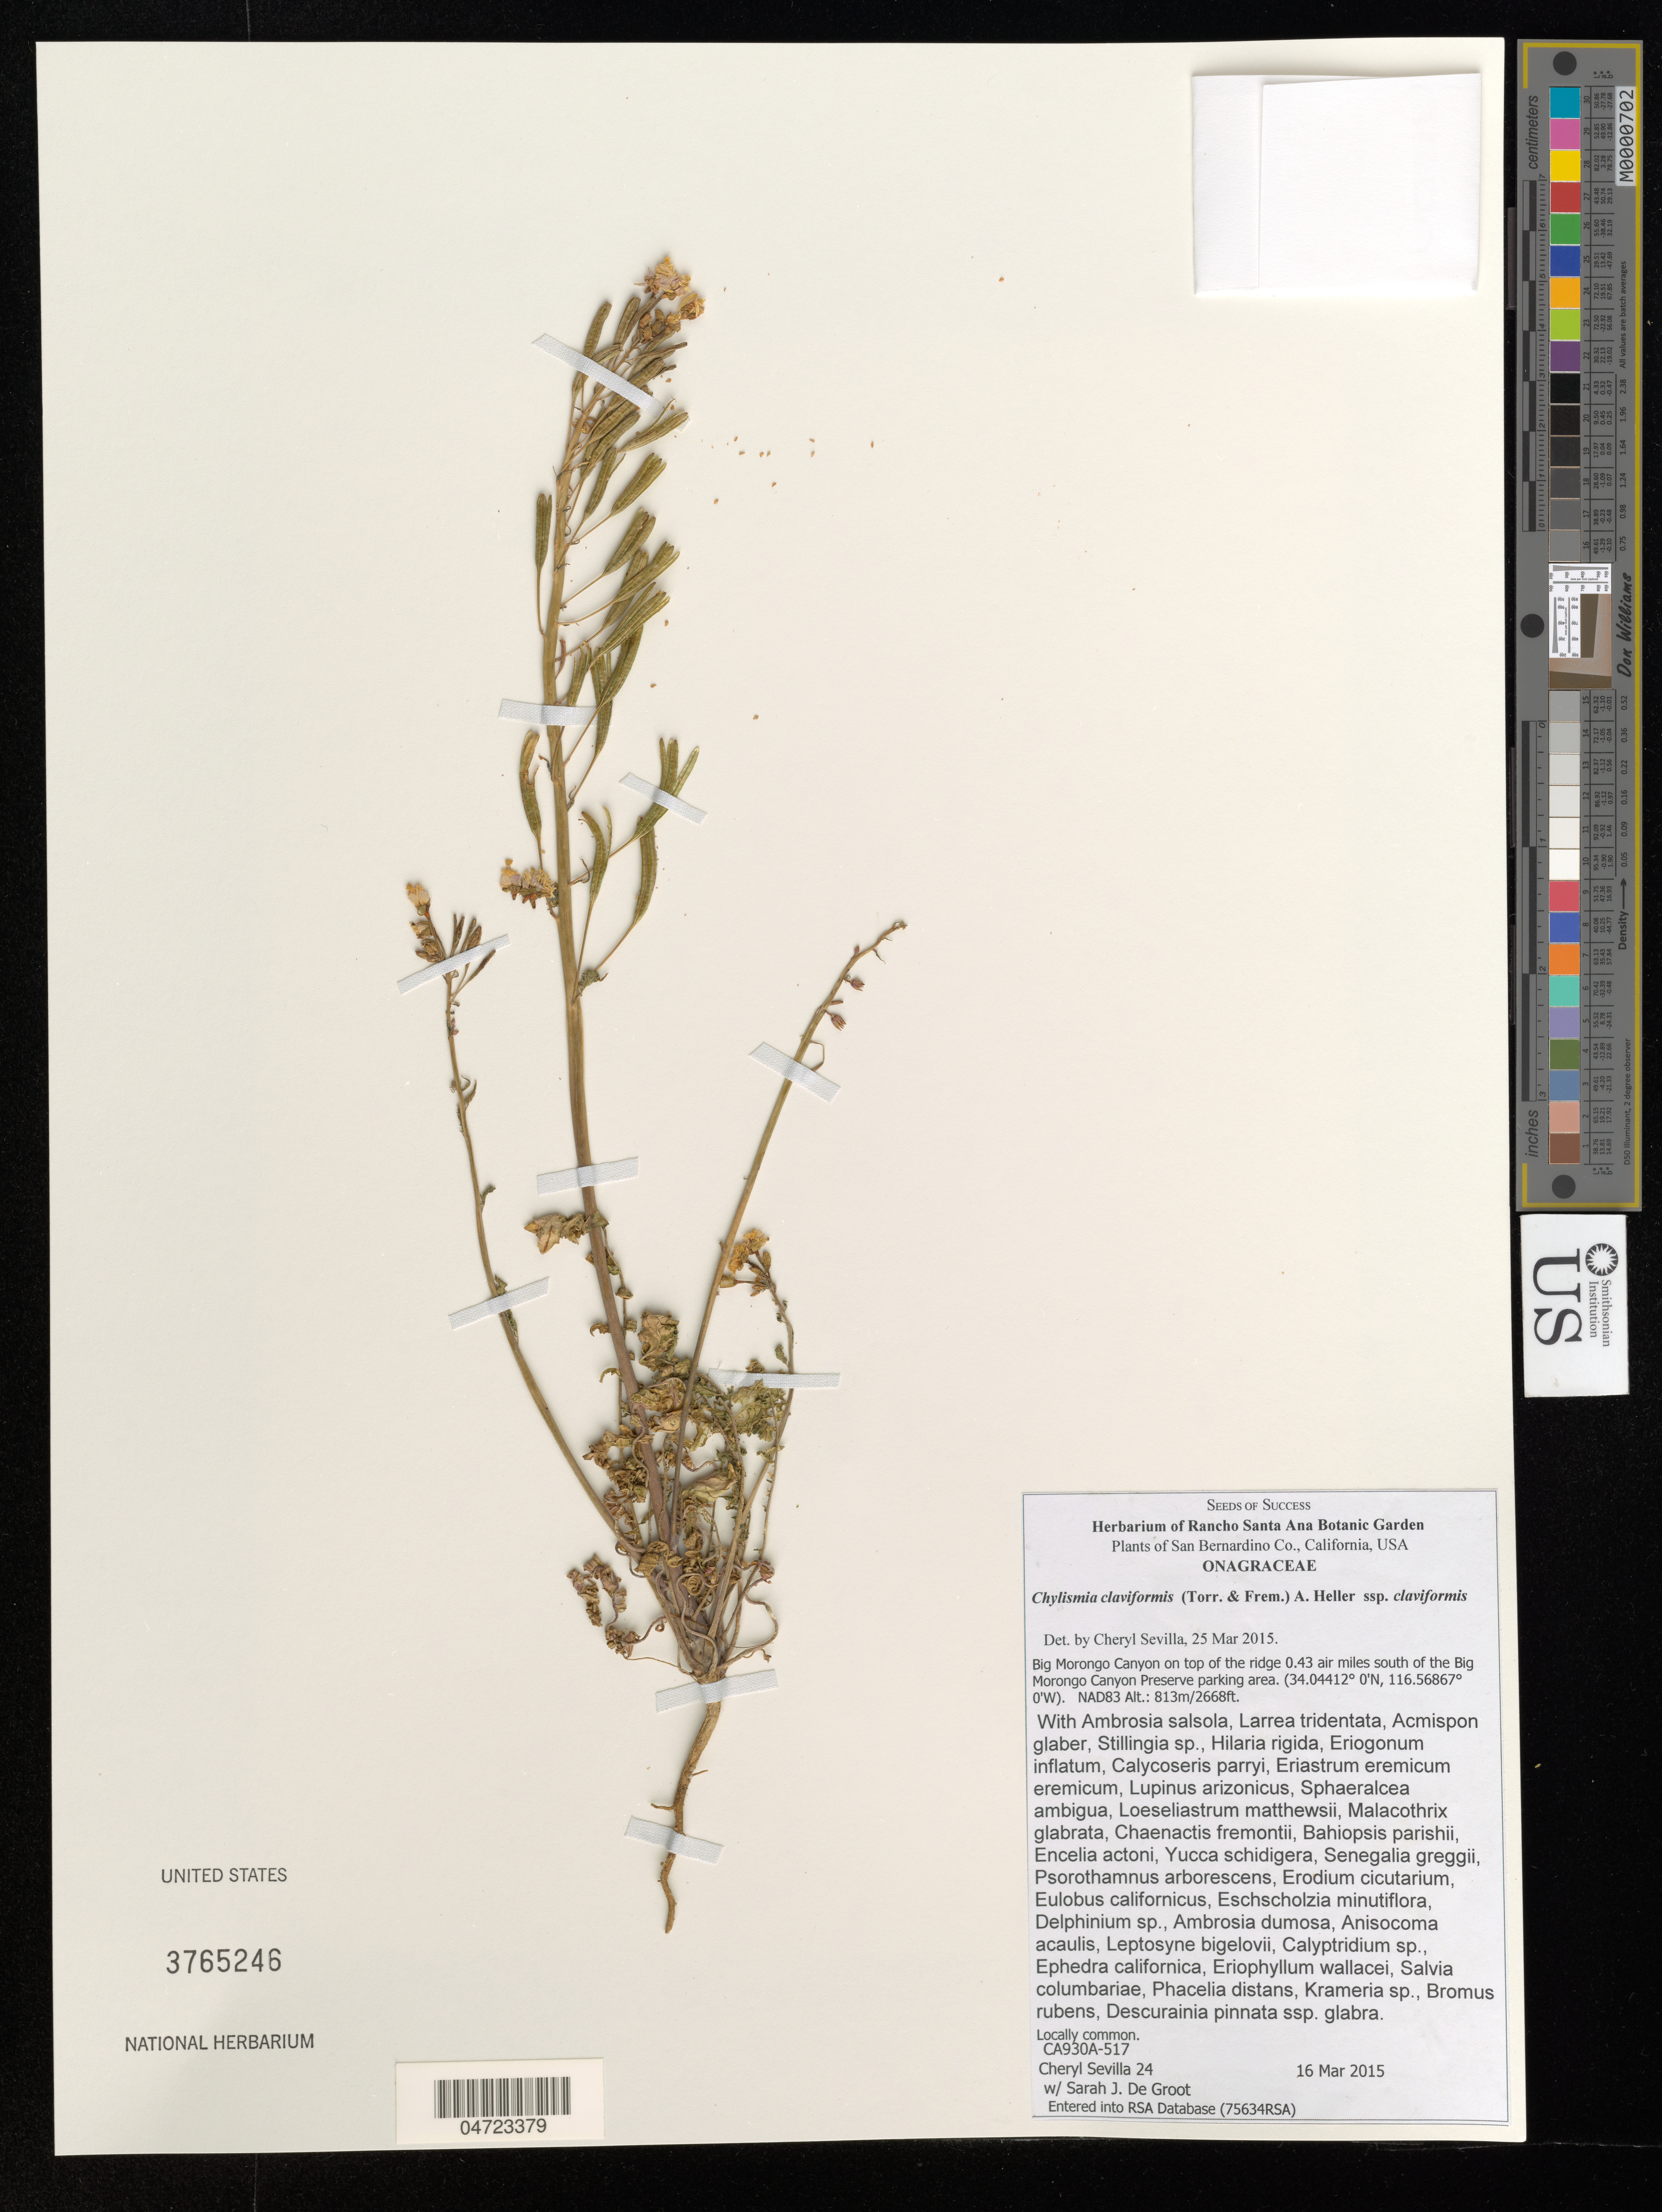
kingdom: Plantae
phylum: Tracheophyta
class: Magnoliopsida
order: Myrtales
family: Onagraceae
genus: Chylismia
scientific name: Chylismia claviformis subsp. claviformis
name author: (Torr. & Frém.) A. Heller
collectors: C. Sevilla & S. De Groot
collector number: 24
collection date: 2015-03-16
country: United States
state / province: California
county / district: San Bernardino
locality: San Bernardino Co. Big Morongo Canyon on top of the ridge 0.43 air miles south of the Big Morongo Canyon Preserve parking area.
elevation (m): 813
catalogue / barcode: US 3765246